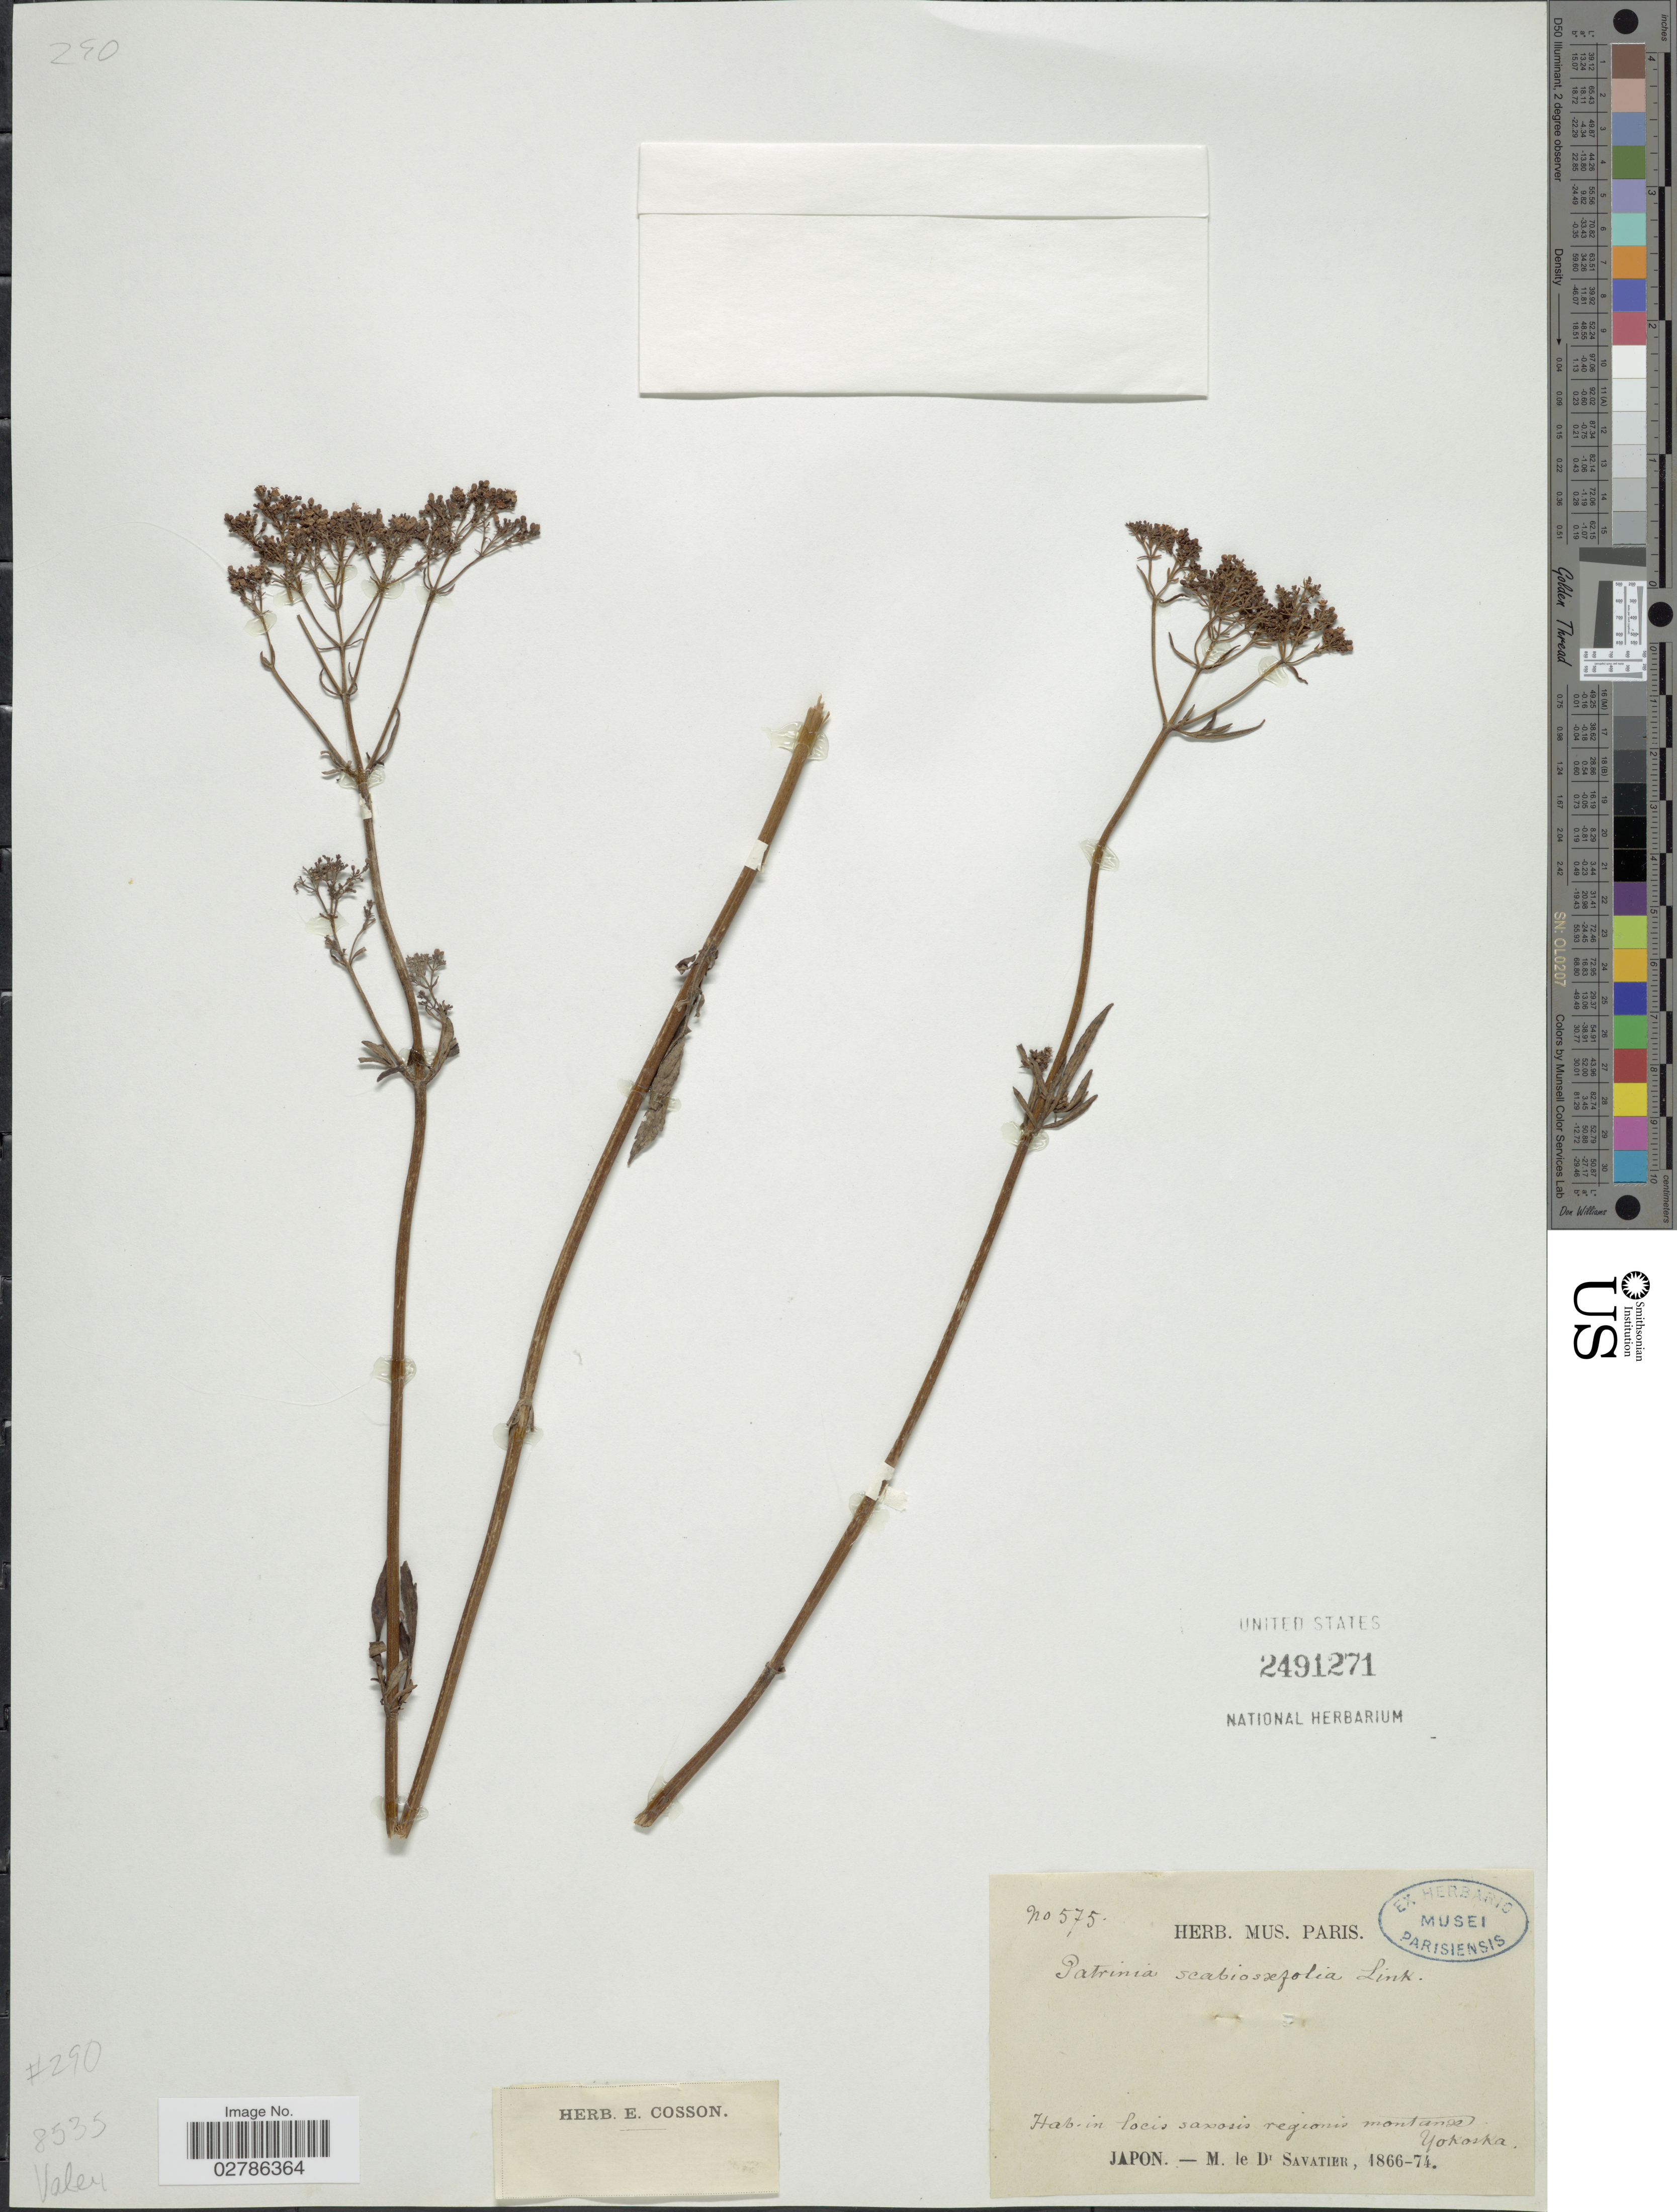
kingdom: Plantae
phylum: Tracheophyta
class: Magnoliopsida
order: Dipsacales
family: Caprifoliaceae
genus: Patrinia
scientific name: Patrinia scabiosifolia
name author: Link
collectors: Savatier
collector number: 575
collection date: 1866/1874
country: Japan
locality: In locis saxosis regionis montane Yokoska.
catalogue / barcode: US 2491271